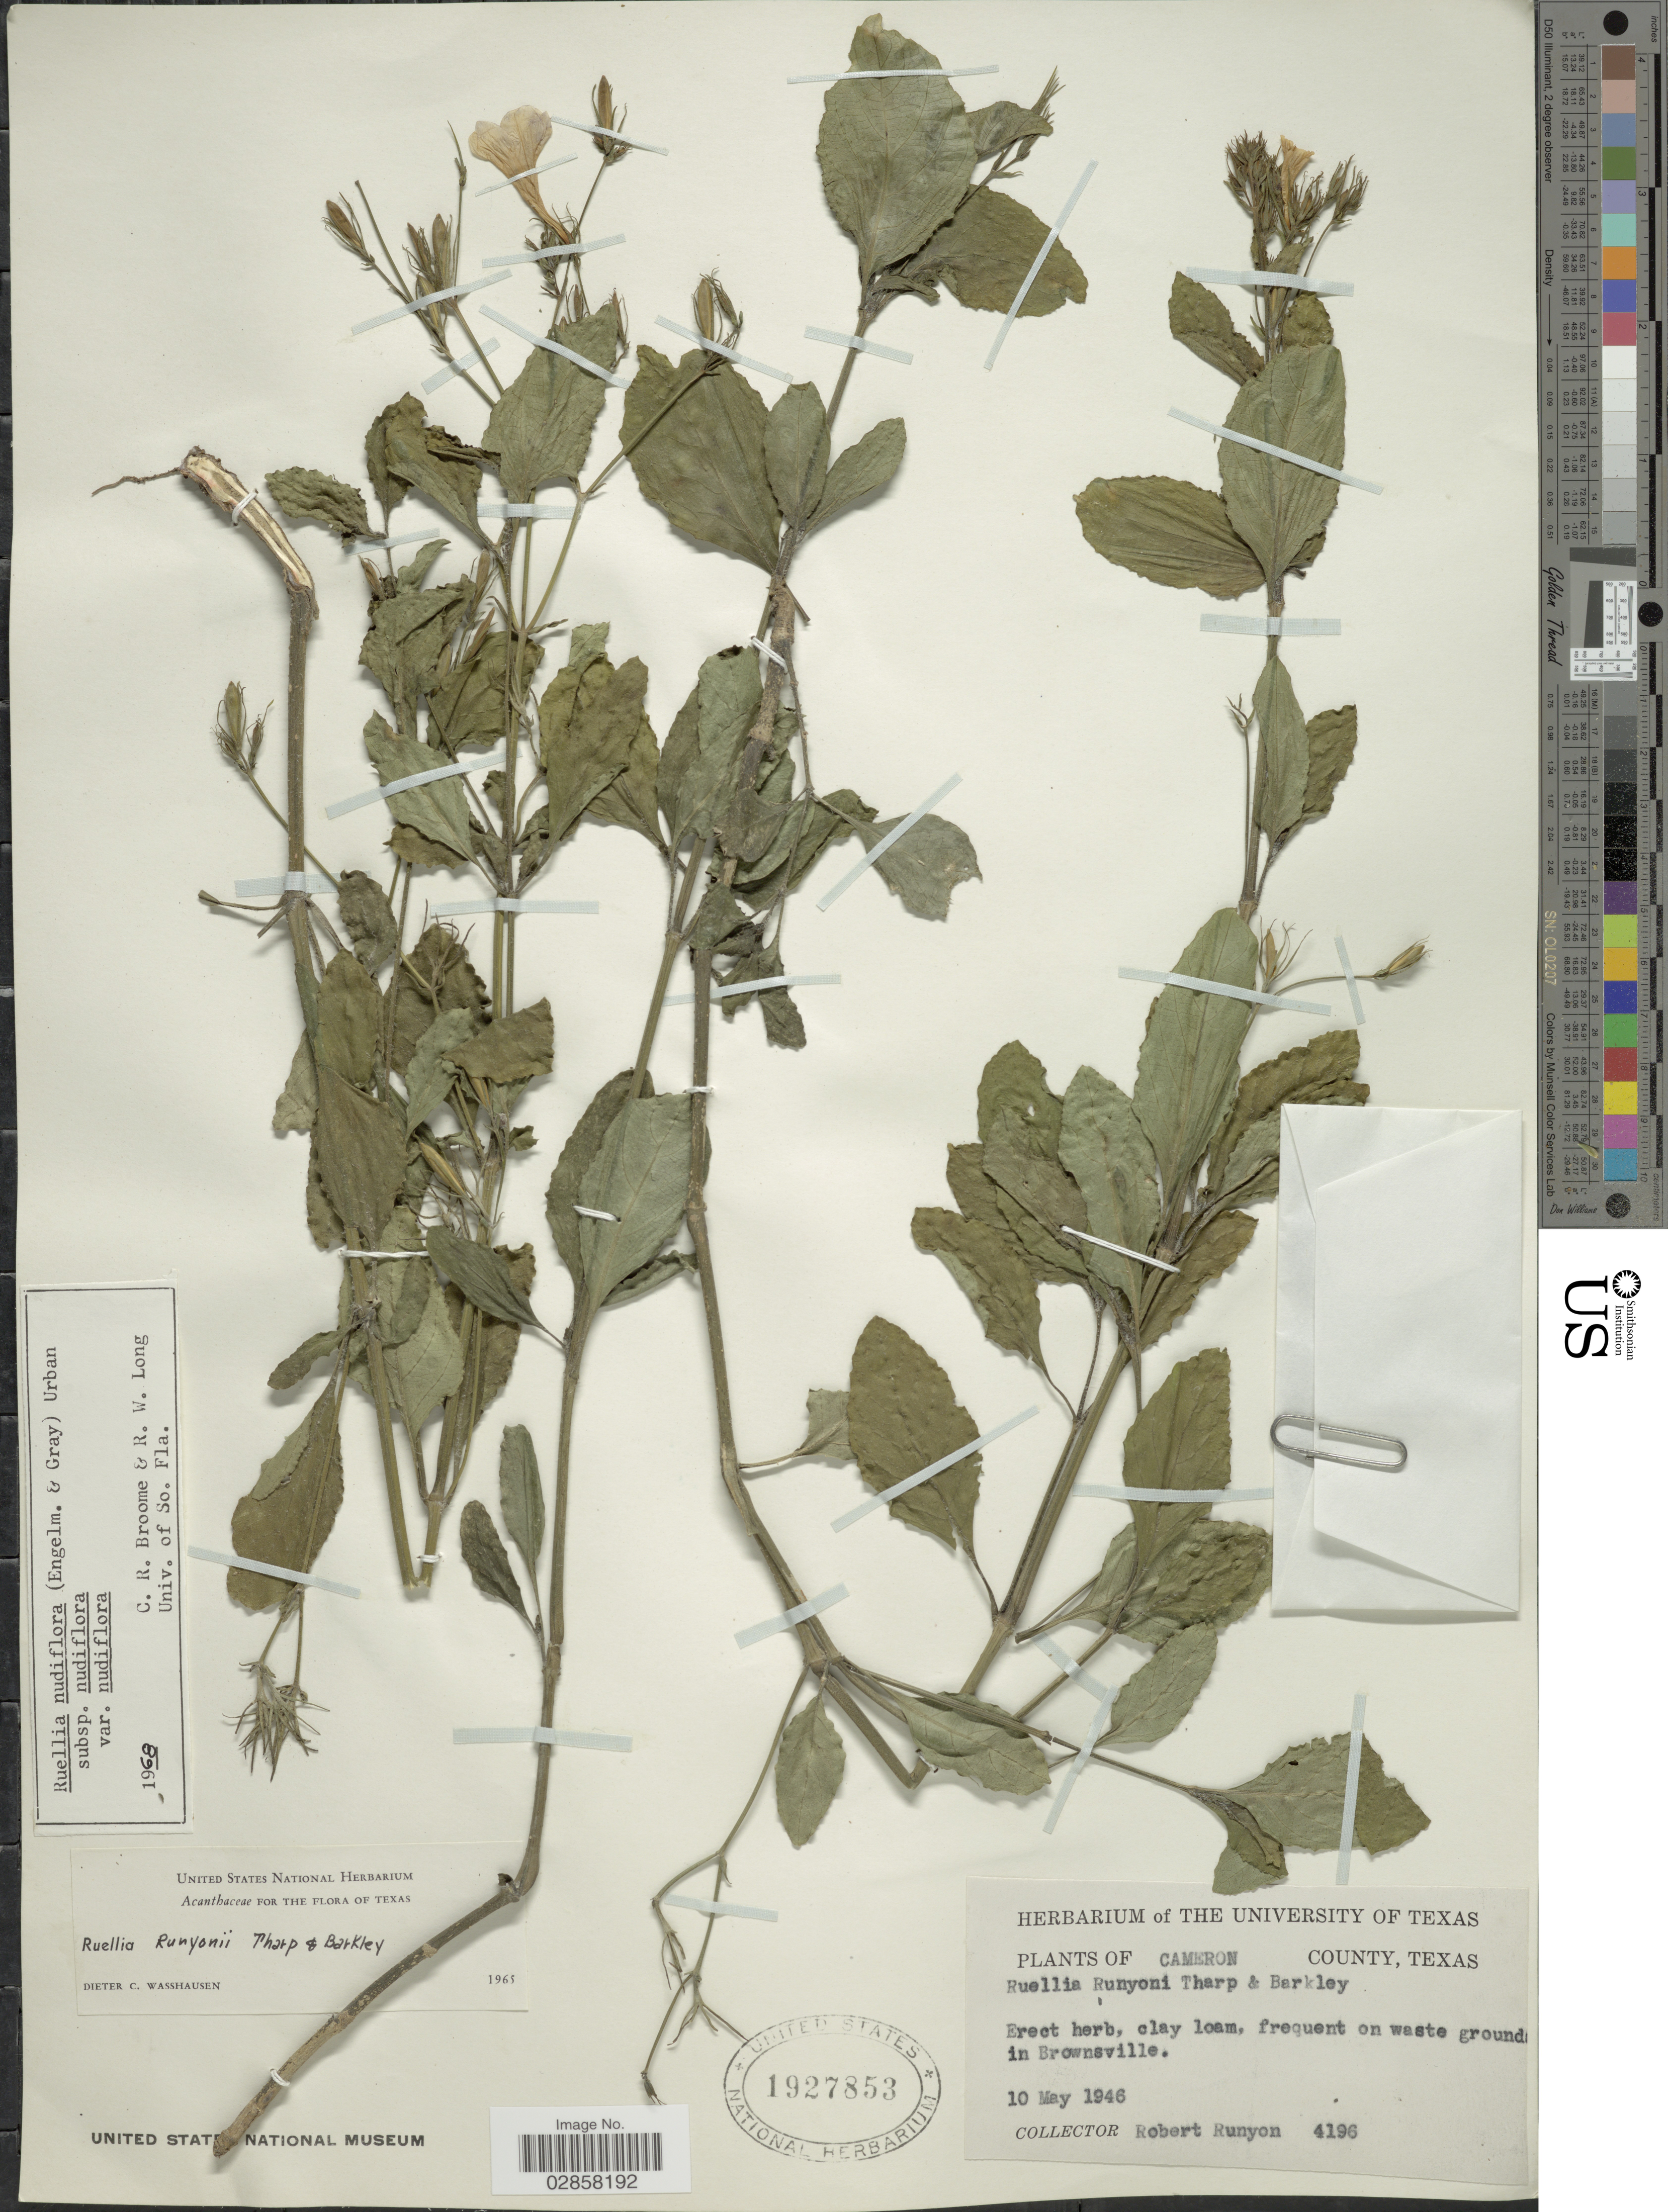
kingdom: Plantae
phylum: Tracheophyta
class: Magnoliopsida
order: Lamiales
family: Acanthaceae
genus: Ruellia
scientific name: Ruellia runyonii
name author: Tharp & F.A. Barkley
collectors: R. Runyon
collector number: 4196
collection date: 1946-05-10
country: United States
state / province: Texas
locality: Cameron County. Frequent on waste ground in Brownsville.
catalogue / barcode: US 1927853